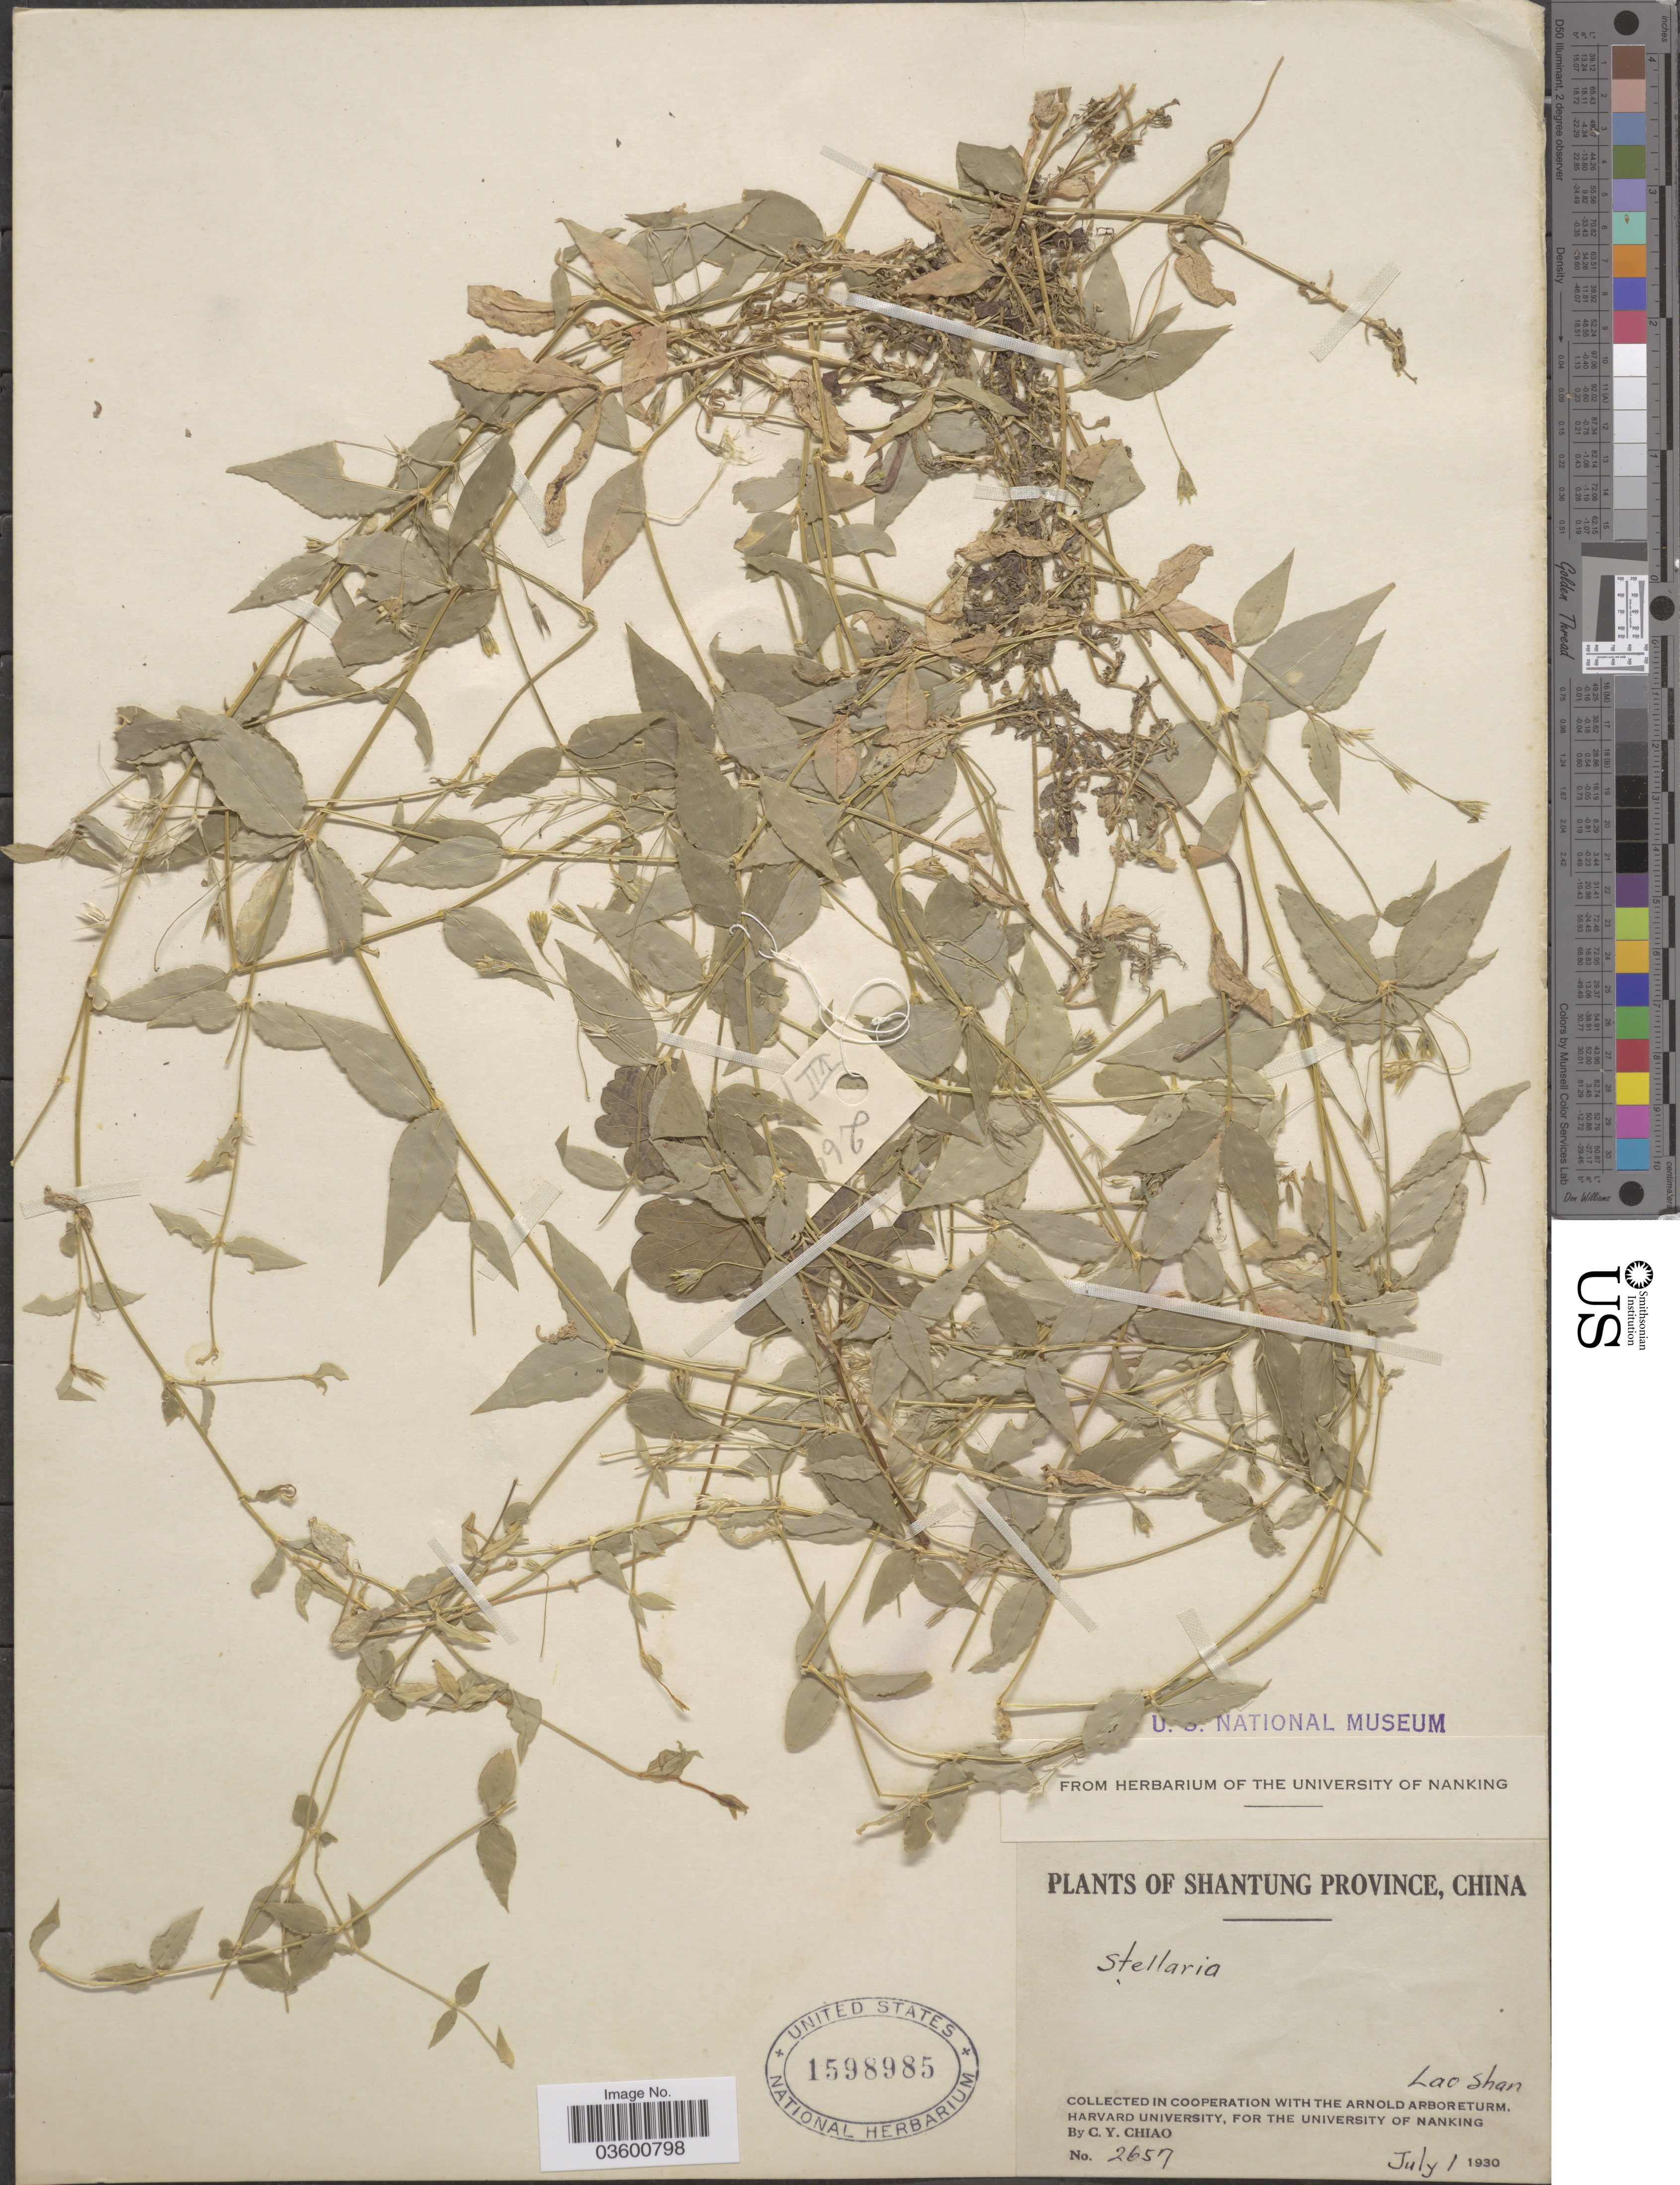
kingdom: Plantae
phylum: Tracheophyta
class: Magnoliopsida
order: Caryophyllales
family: Caryophyllaceae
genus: Stellaria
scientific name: Stellaria sp.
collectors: C. Y. Chiao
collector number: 2657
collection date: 1930-07-01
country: China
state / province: Shandong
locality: Shantung Province. Lao Shan.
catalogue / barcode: US 1598985